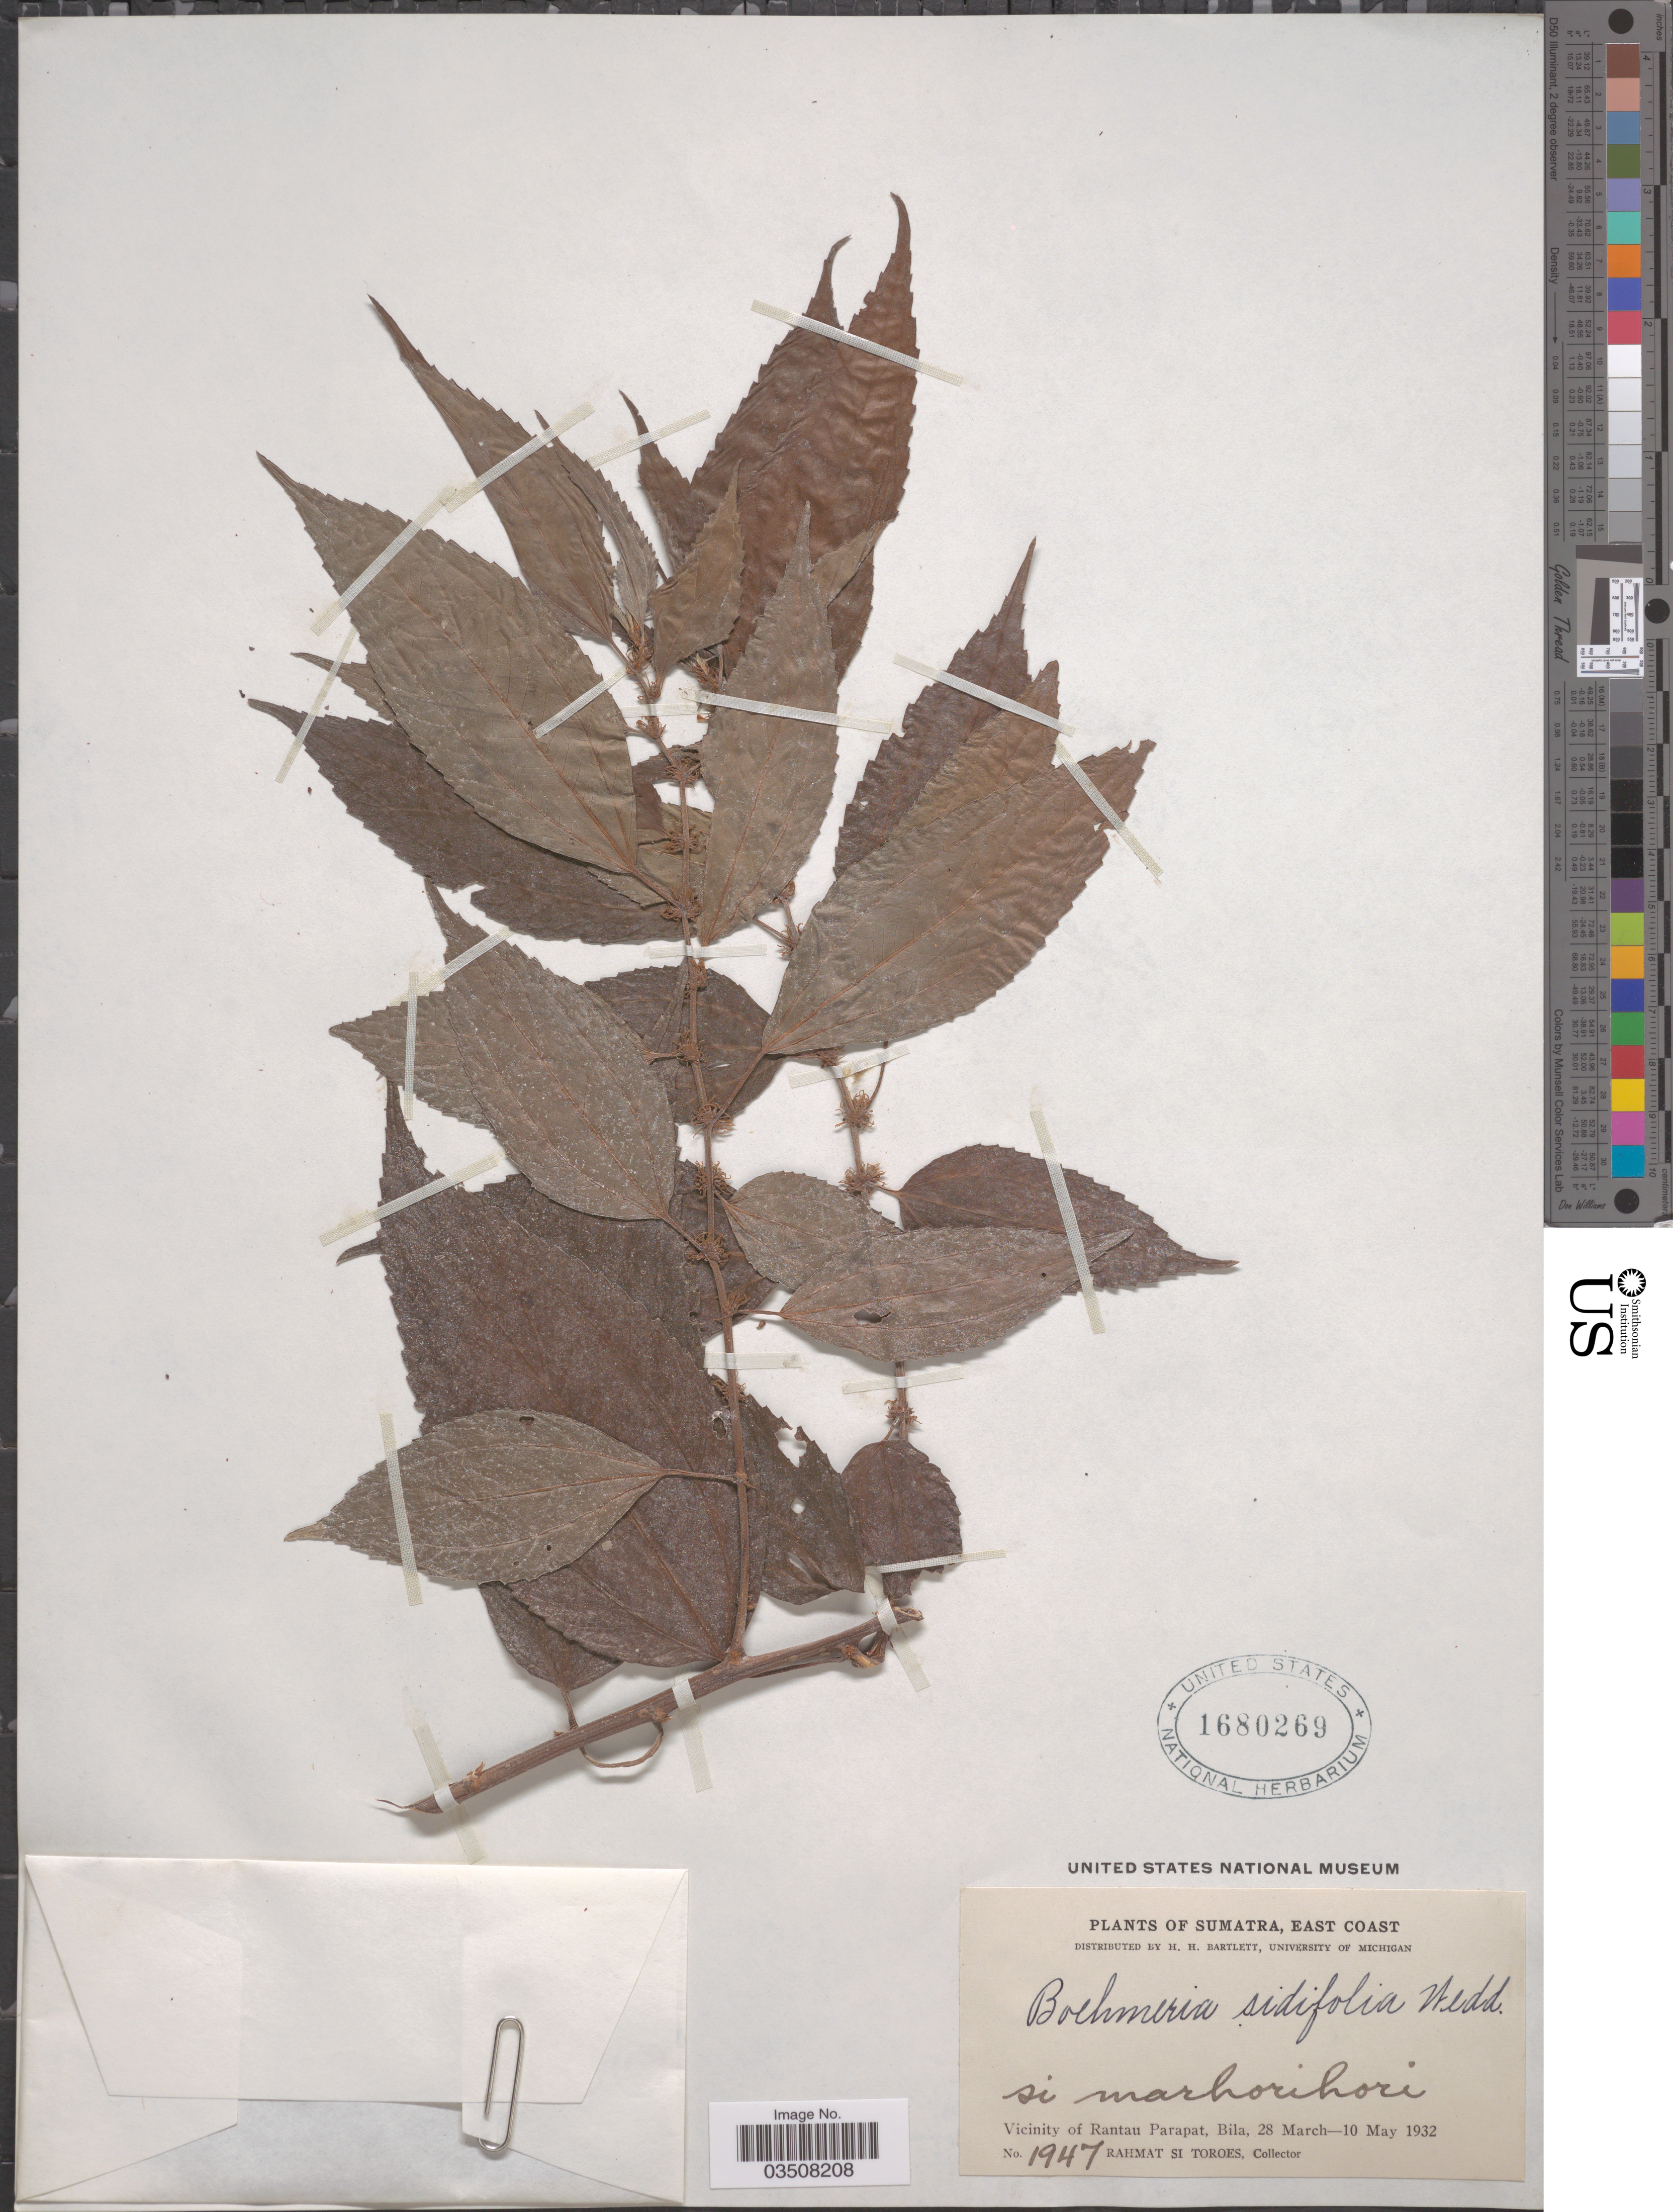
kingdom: Plantae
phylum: Tracheophyta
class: Magnoliopsida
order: Rosales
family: Urticaceae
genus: Boehmeria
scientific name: Boehmeria sidifolia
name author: Wedd.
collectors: Rahmat Si Boeea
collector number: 1947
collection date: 1932-03-28/1932-05-10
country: Indonesia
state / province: Sumatra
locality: East Coast. Si Marhorihori. Vicinity of Rantau Parapat, Bila.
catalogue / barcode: US 1680269